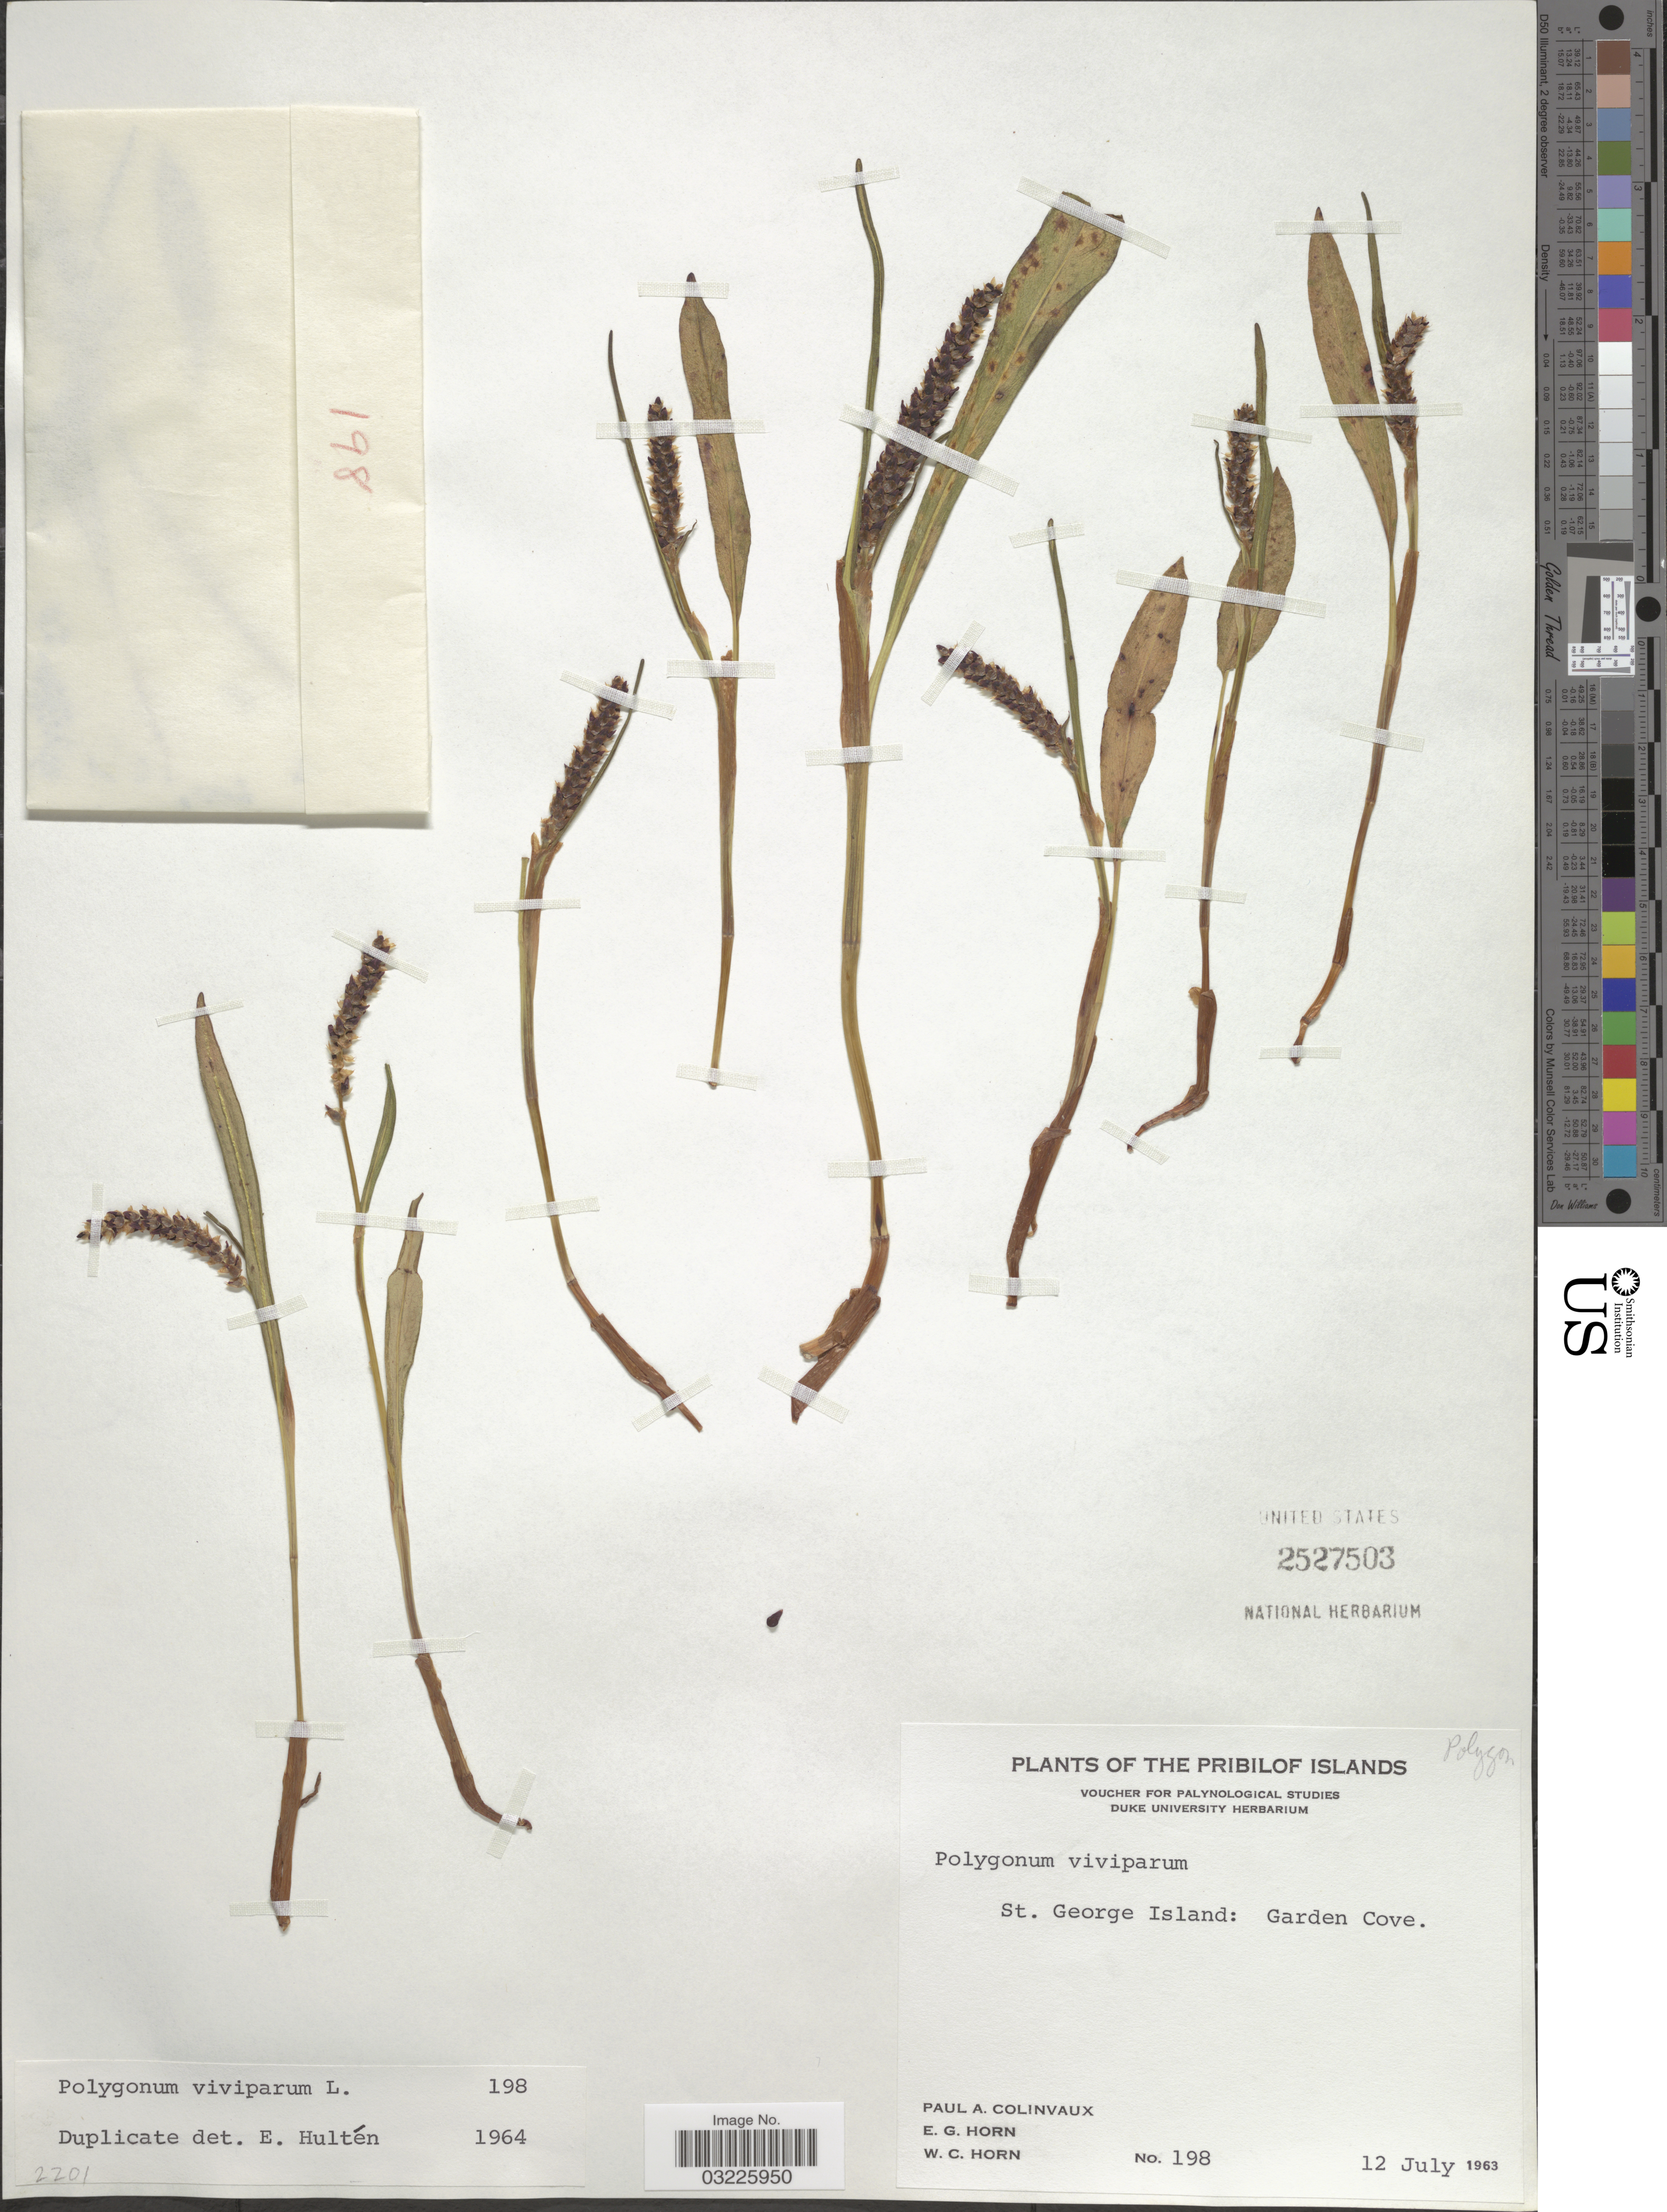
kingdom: Plantae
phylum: Tracheophyta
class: Magnoliopsida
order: Caryophyllales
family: Polygonaceae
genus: Bistorta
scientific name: Bistorta vivipara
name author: (L.) Delarbre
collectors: P. Colinvaux, E. Horn & W. Horn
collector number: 198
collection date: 1963-07-12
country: United States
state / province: Alaska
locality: Pribilof Islands. St. George Island: Garden Cove.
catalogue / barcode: US 2527503